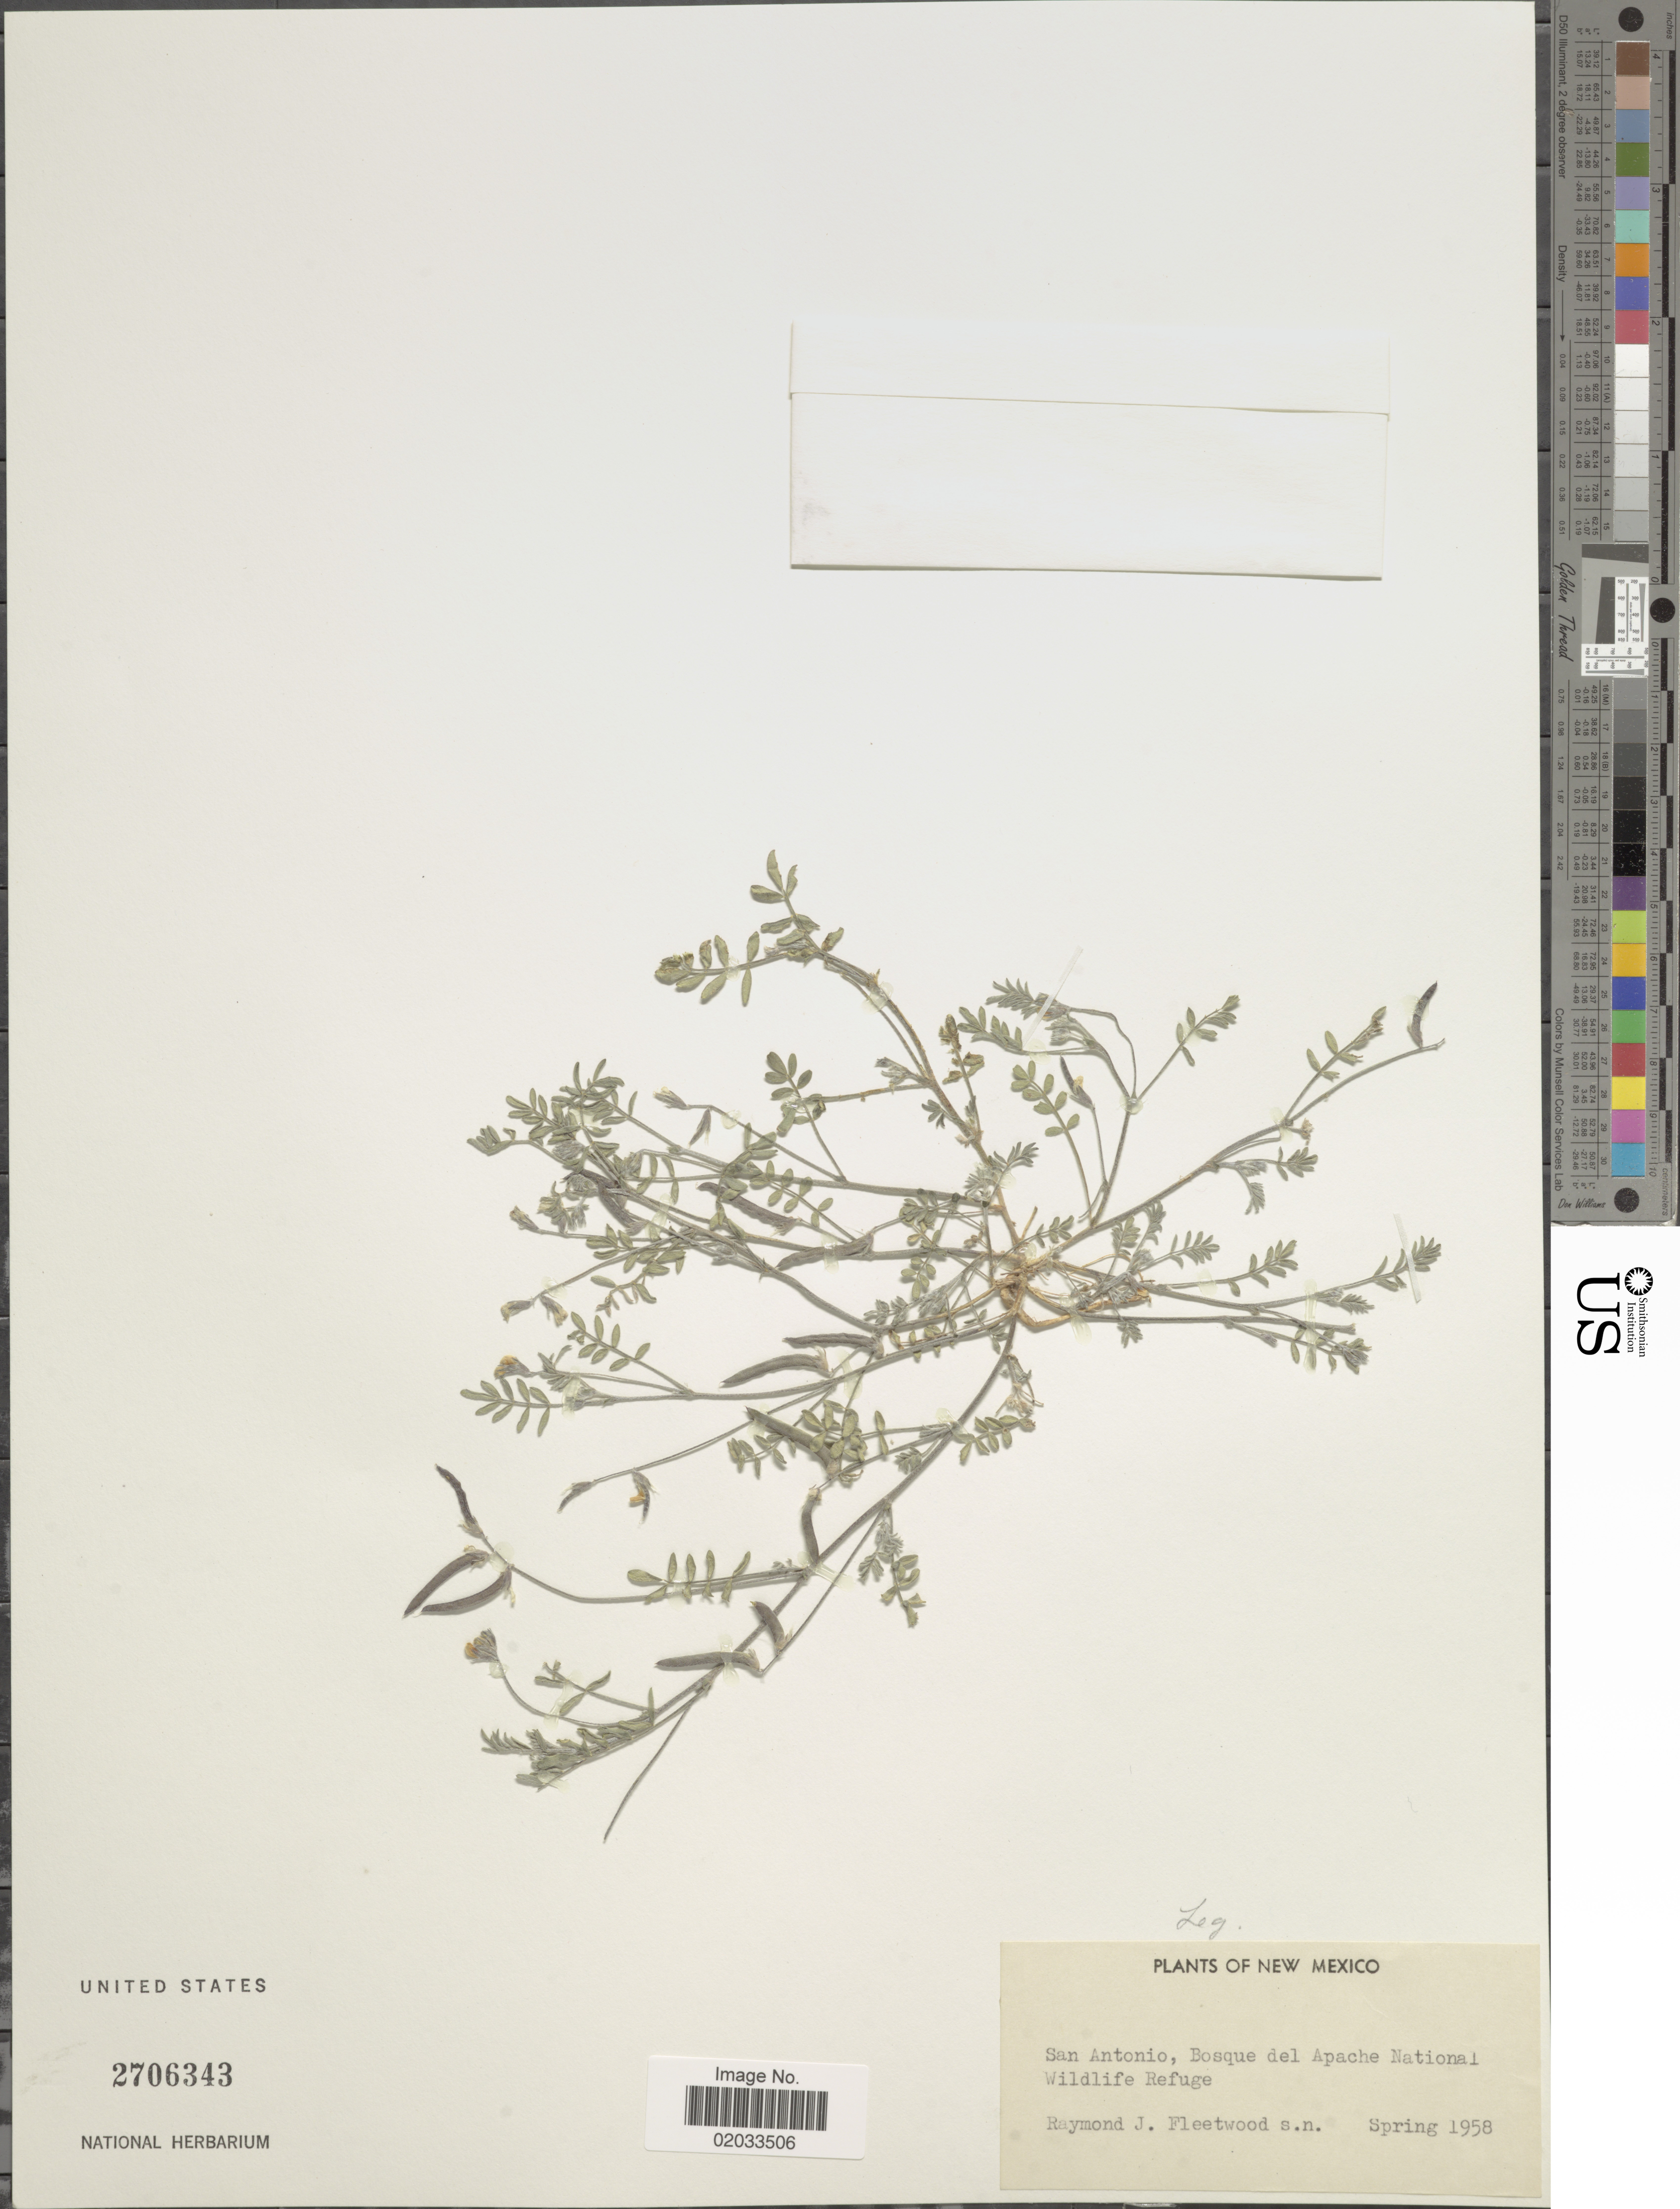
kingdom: Plantae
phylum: Tracheophyta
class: Magnoliopsida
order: Fabales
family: Fabaceae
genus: Astragalus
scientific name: Astragalus emoryanus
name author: (Rydb.) Cory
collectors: R. J. Fleetwood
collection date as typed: Spring 1958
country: United States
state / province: New Mexico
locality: San Antonio, Bosque del Apache National Wildflife Refuge.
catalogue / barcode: US 2706343